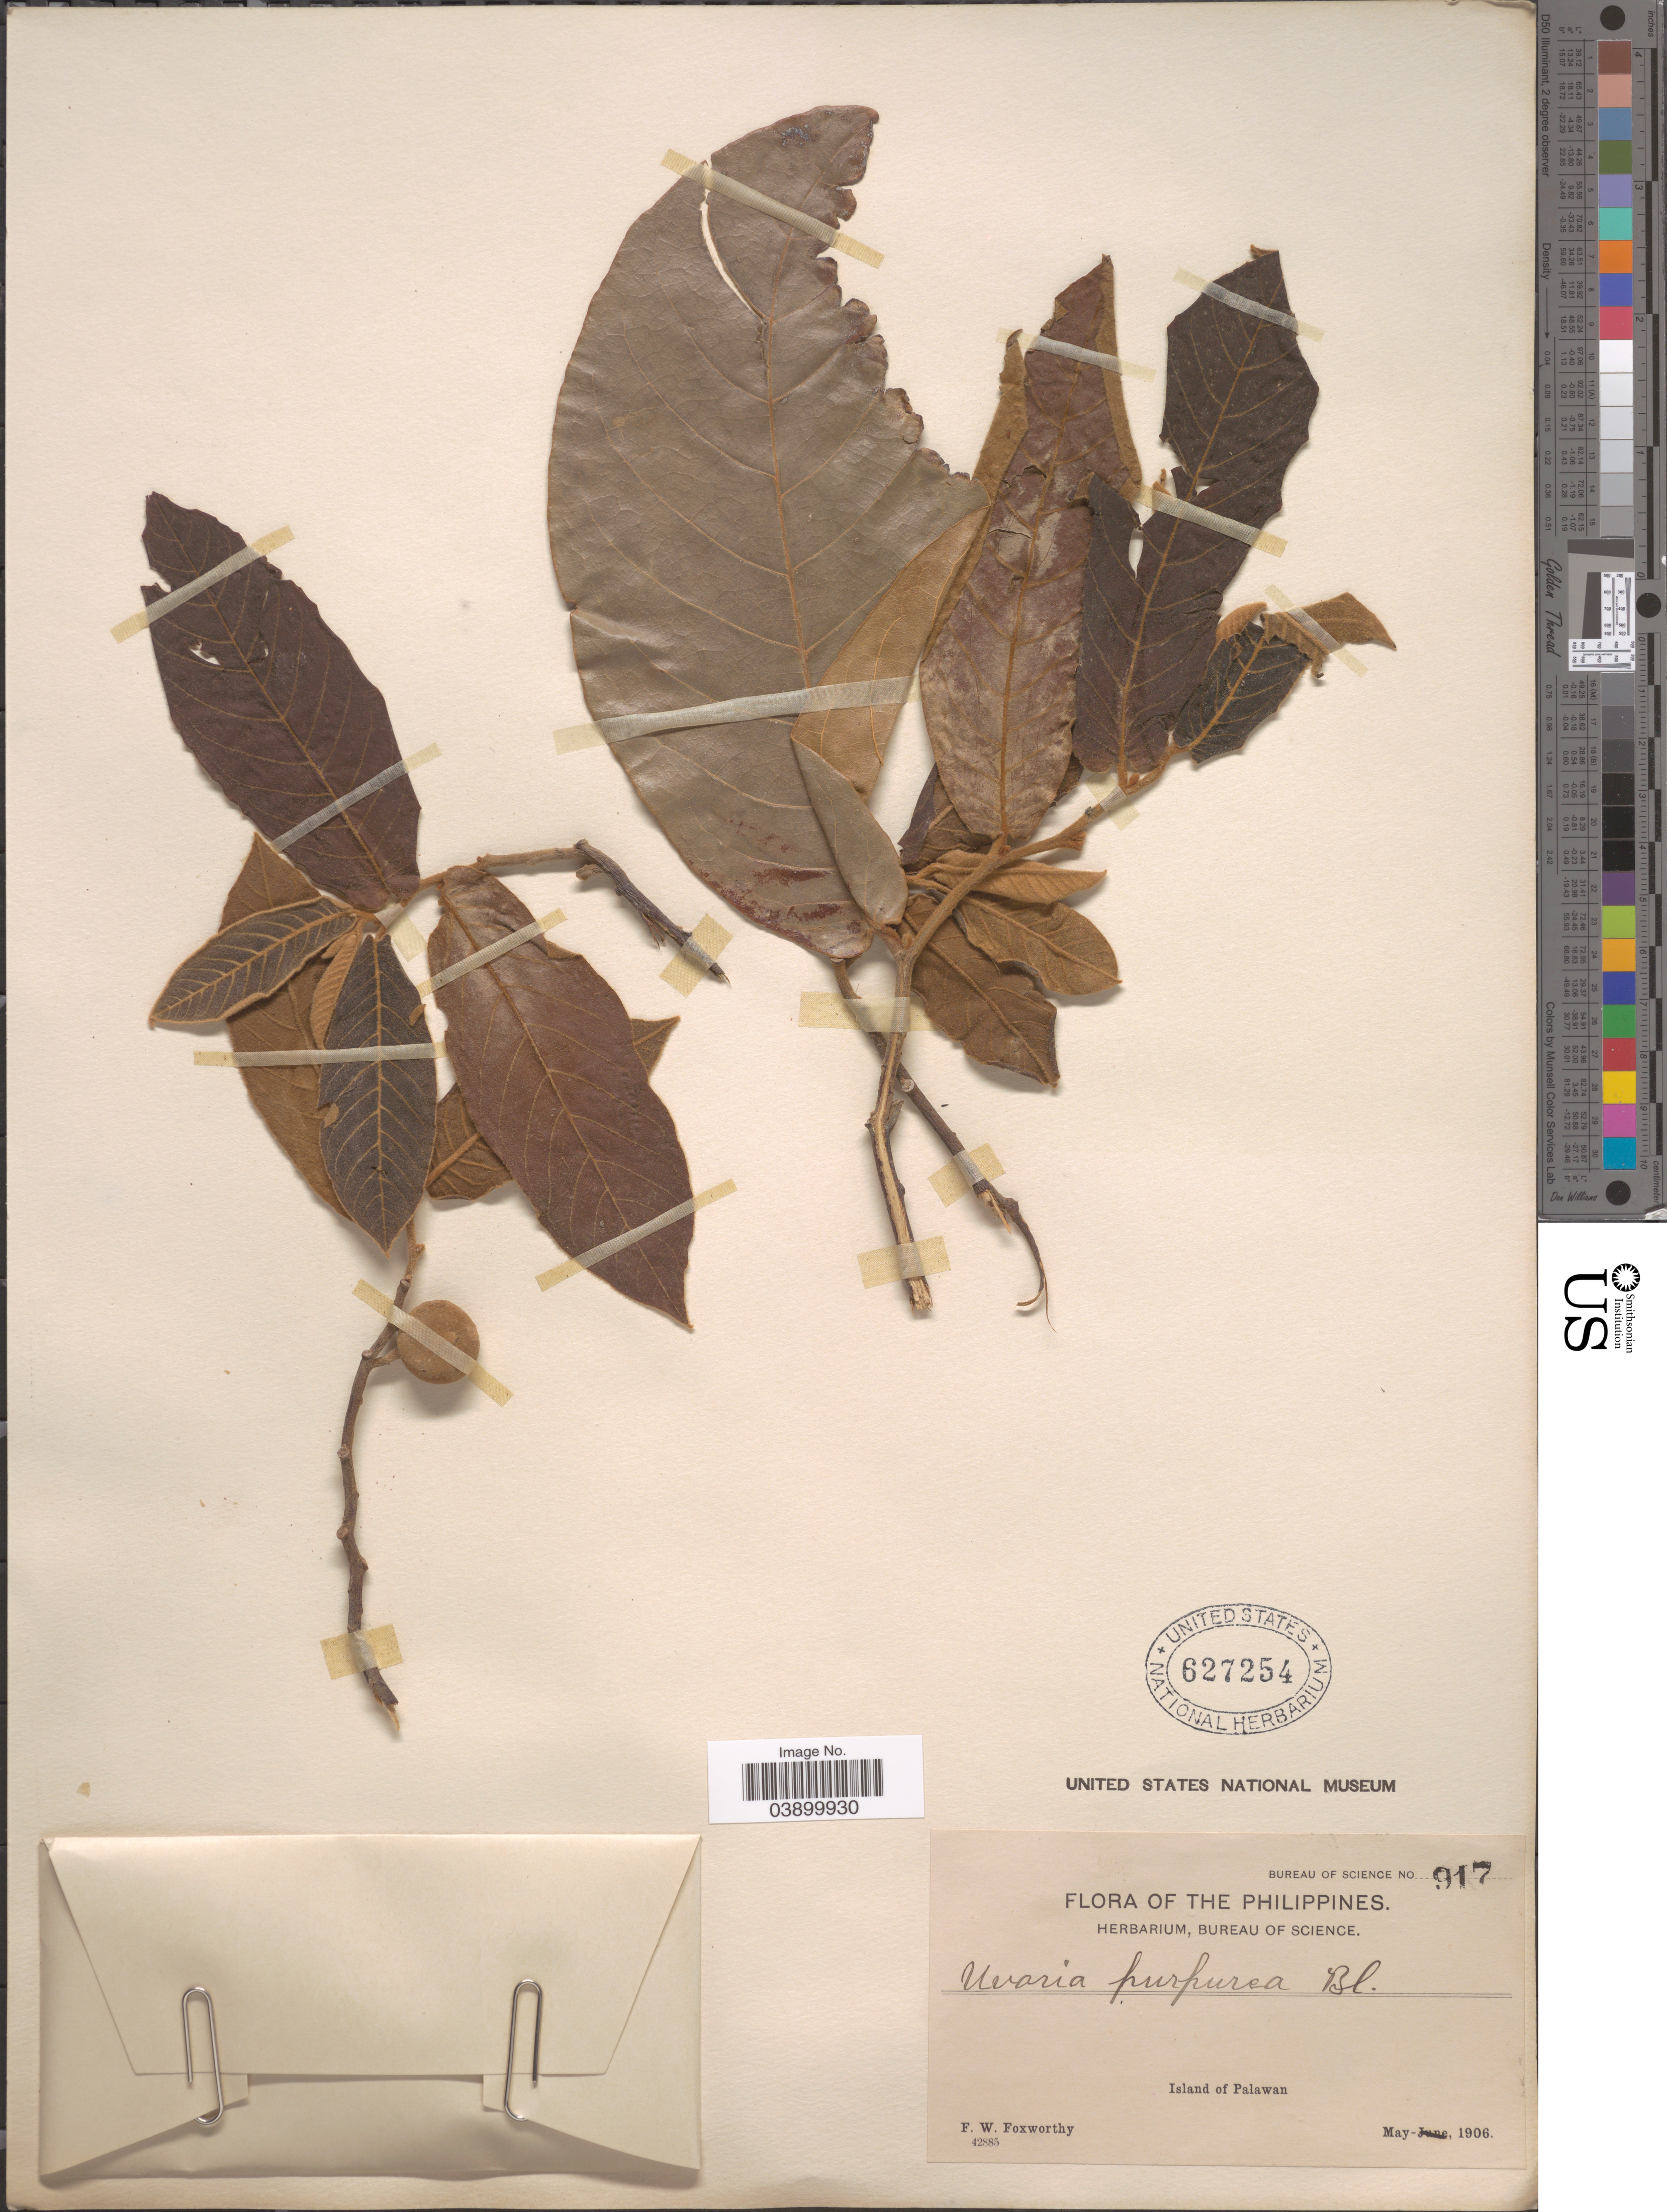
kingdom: Plantae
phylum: Tracheophyta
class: Magnoliopsida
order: Magnoliales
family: Annonaceae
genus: Uvaria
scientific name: Uvaria purpurea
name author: Blume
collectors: F. W. Foxworthy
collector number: Bureau of Science 917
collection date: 1906-05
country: Philippines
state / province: Mimaropa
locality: Island of Palawan.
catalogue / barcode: US 627254